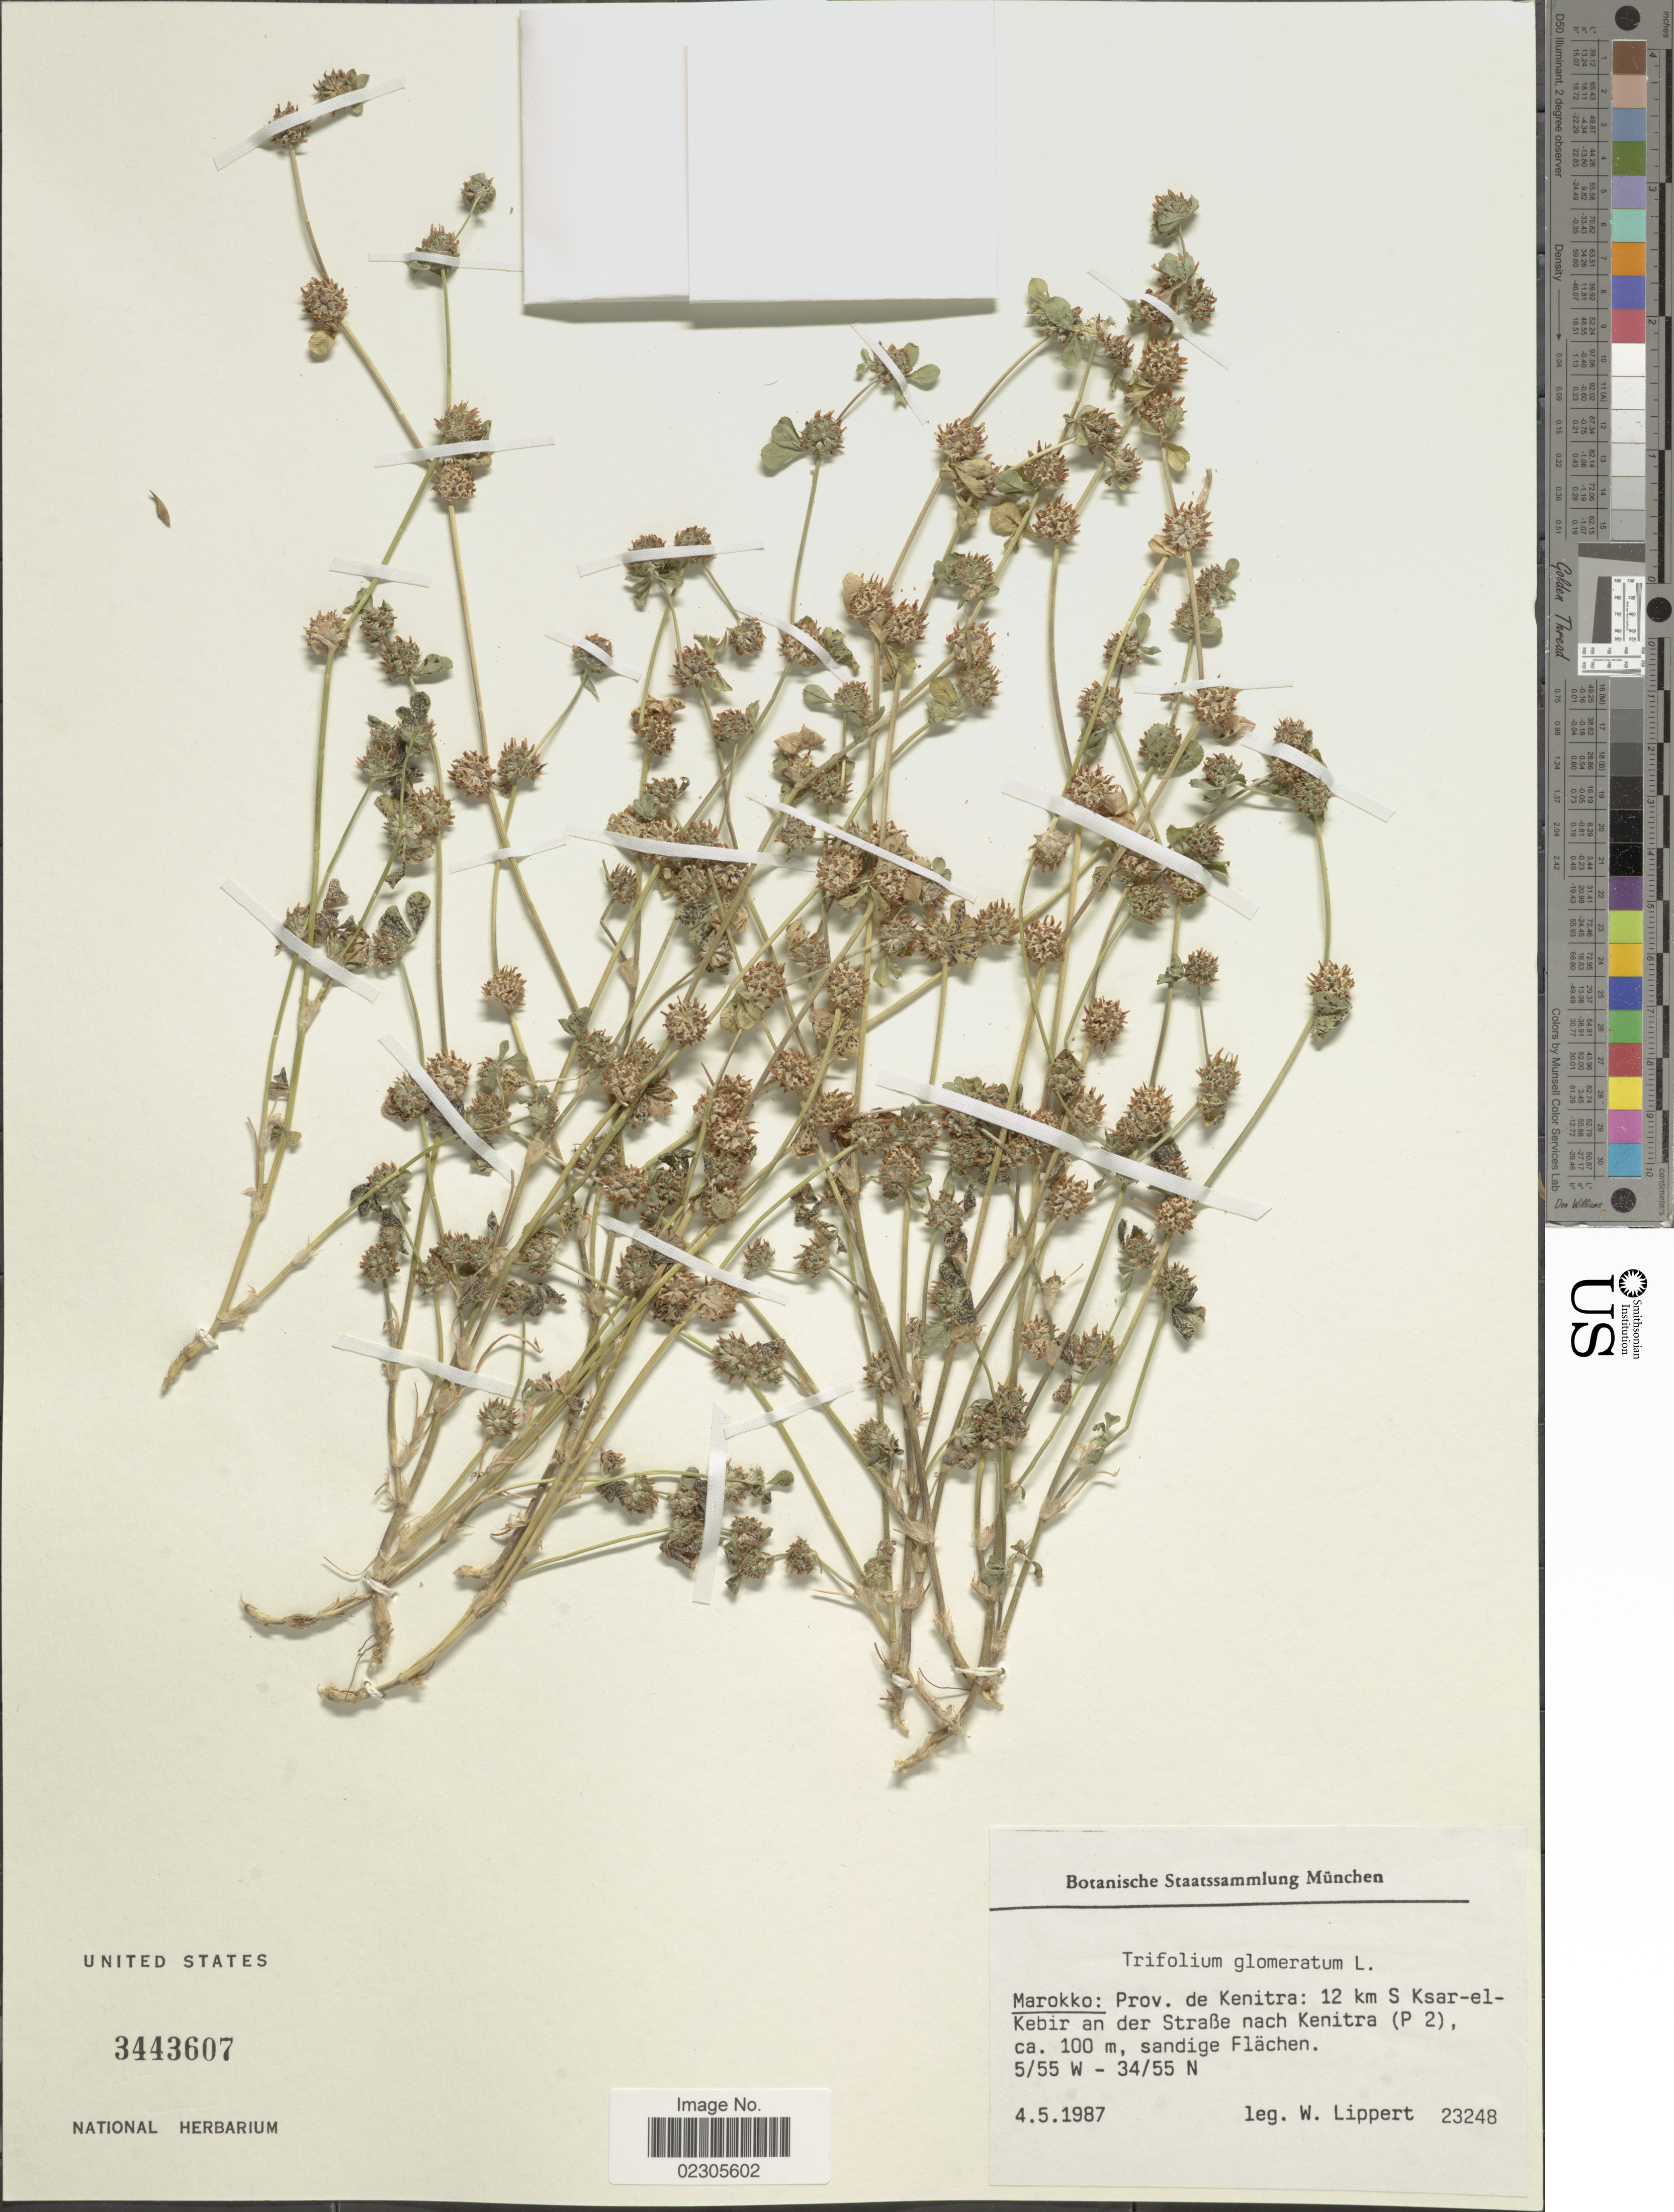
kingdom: Plantae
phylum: Tracheophyta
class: Magnoliopsida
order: Fabales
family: Fabaceae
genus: Trifolium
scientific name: Trifolium glomeratum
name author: L.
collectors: W. Lippert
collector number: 23248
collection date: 1987-05-04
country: Morocco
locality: Prov. de Kenitra: 12 km S Ksar-el-Kebir an der Strabe nach Kenitra (P2)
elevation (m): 100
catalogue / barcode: US 3443607